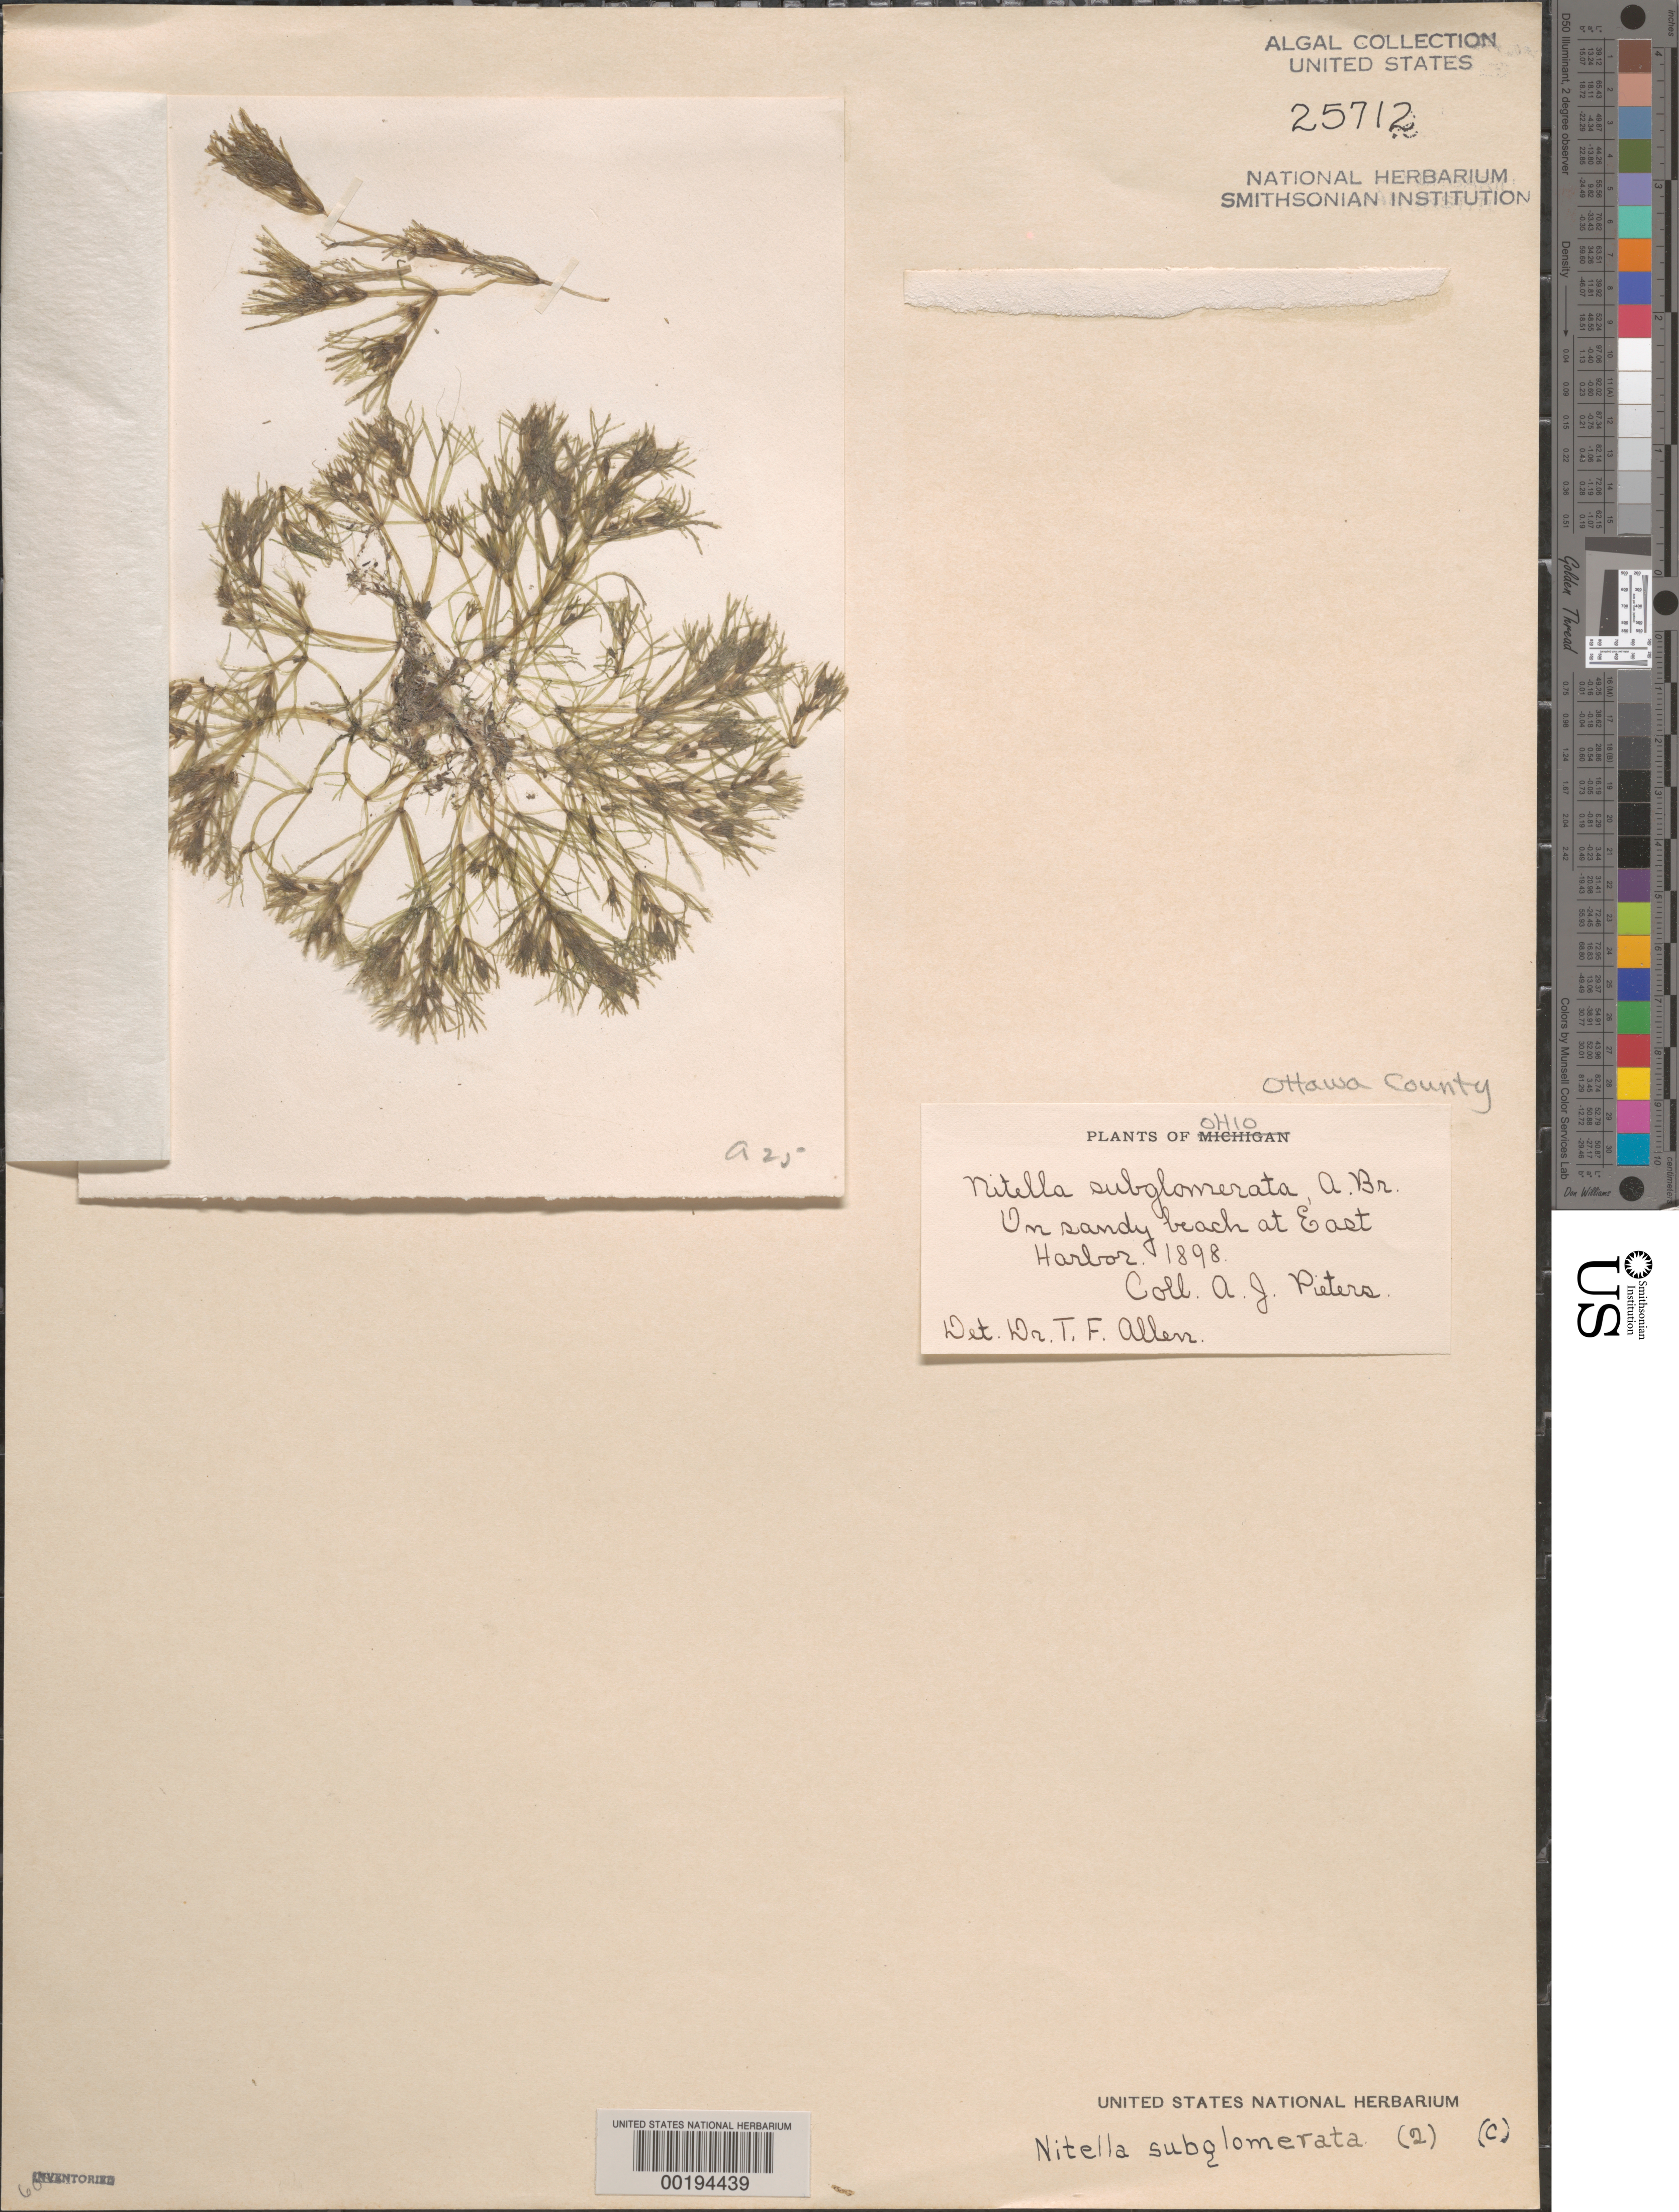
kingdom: Plantae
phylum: Charophyta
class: Charophyceae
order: Charales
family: Characeae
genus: Nitella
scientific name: Nitella subglomerata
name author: A. Braun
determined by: Allen, Timothy F.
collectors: A. Pieters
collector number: A25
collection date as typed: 1898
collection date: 1898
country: United States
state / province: Ohio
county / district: Ottawa County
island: South Bass Island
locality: East Harbor, Put-in-Bay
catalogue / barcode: US 25712